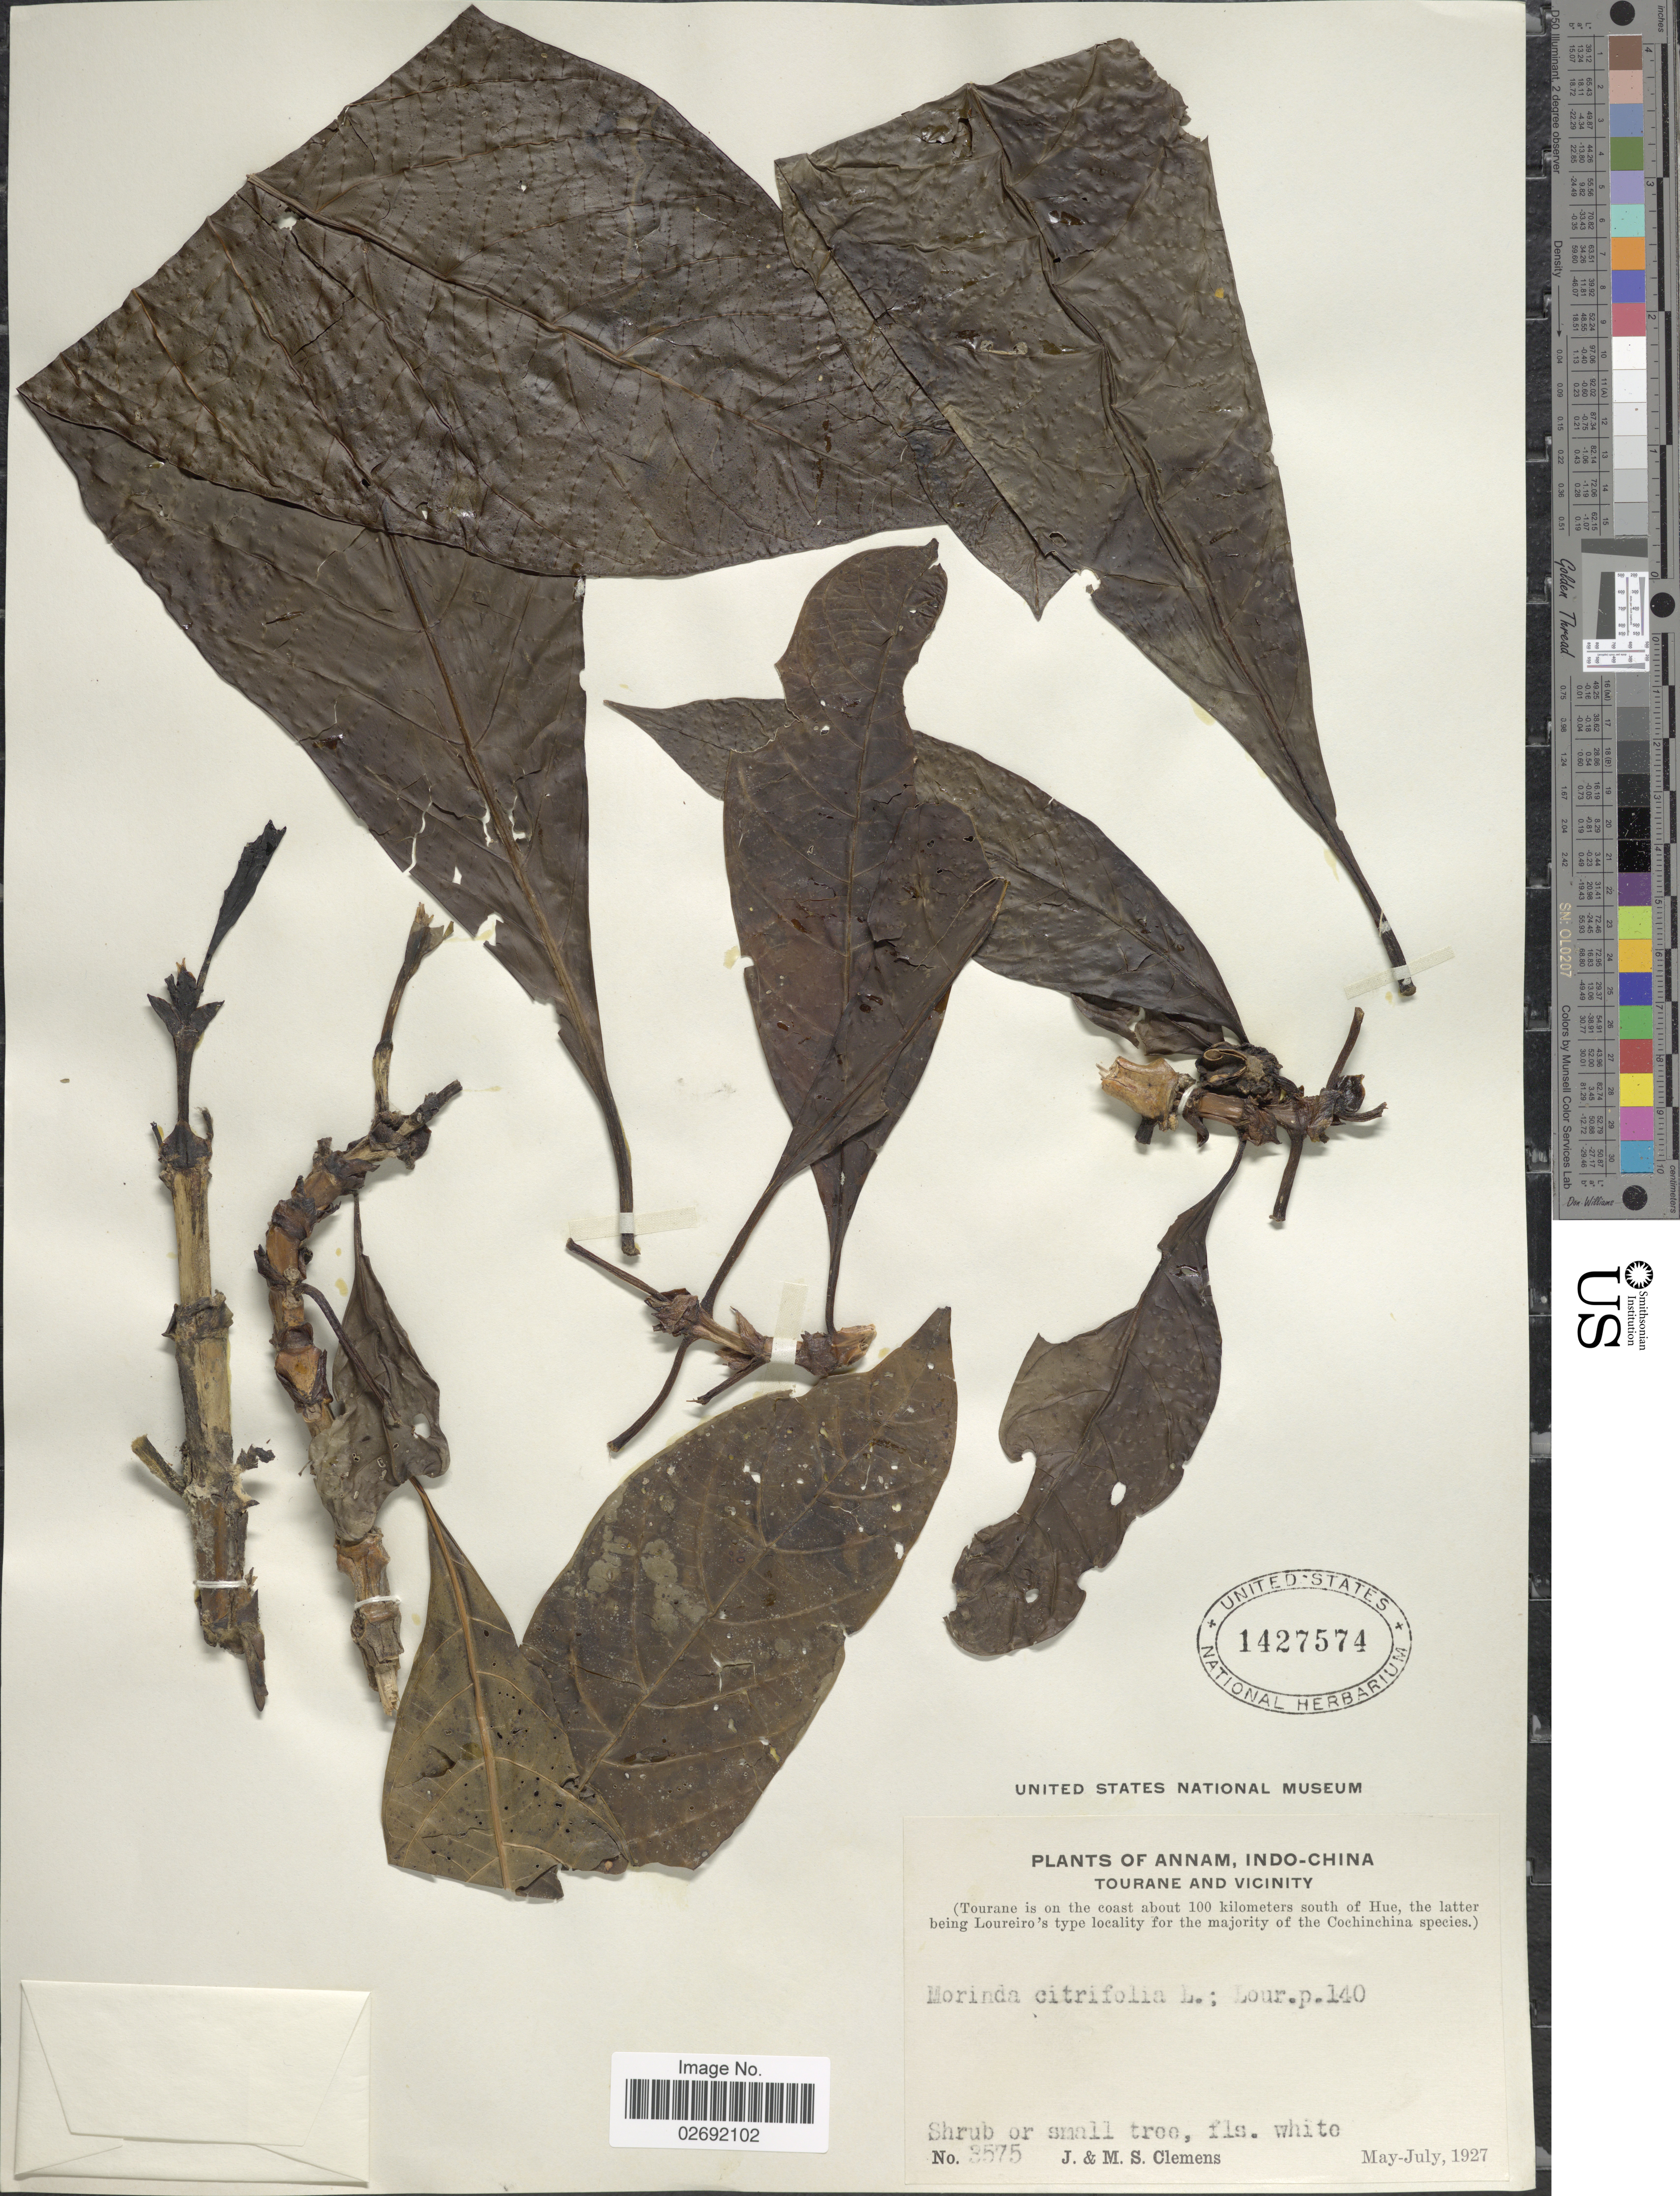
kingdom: Plantae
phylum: Tracheophyta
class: Magnoliopsida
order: Gentianales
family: Rubiaceae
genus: Morinda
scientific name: Morinda citrifolia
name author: L.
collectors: J. Clemens & M. S. Clemens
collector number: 3575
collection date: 1927-05/1927-07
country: Vietnam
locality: Annam, Indo-China, Tourane and Vicinity (Tourane is on the coast about 100 kilometers south of Hue)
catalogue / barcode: US 1427574